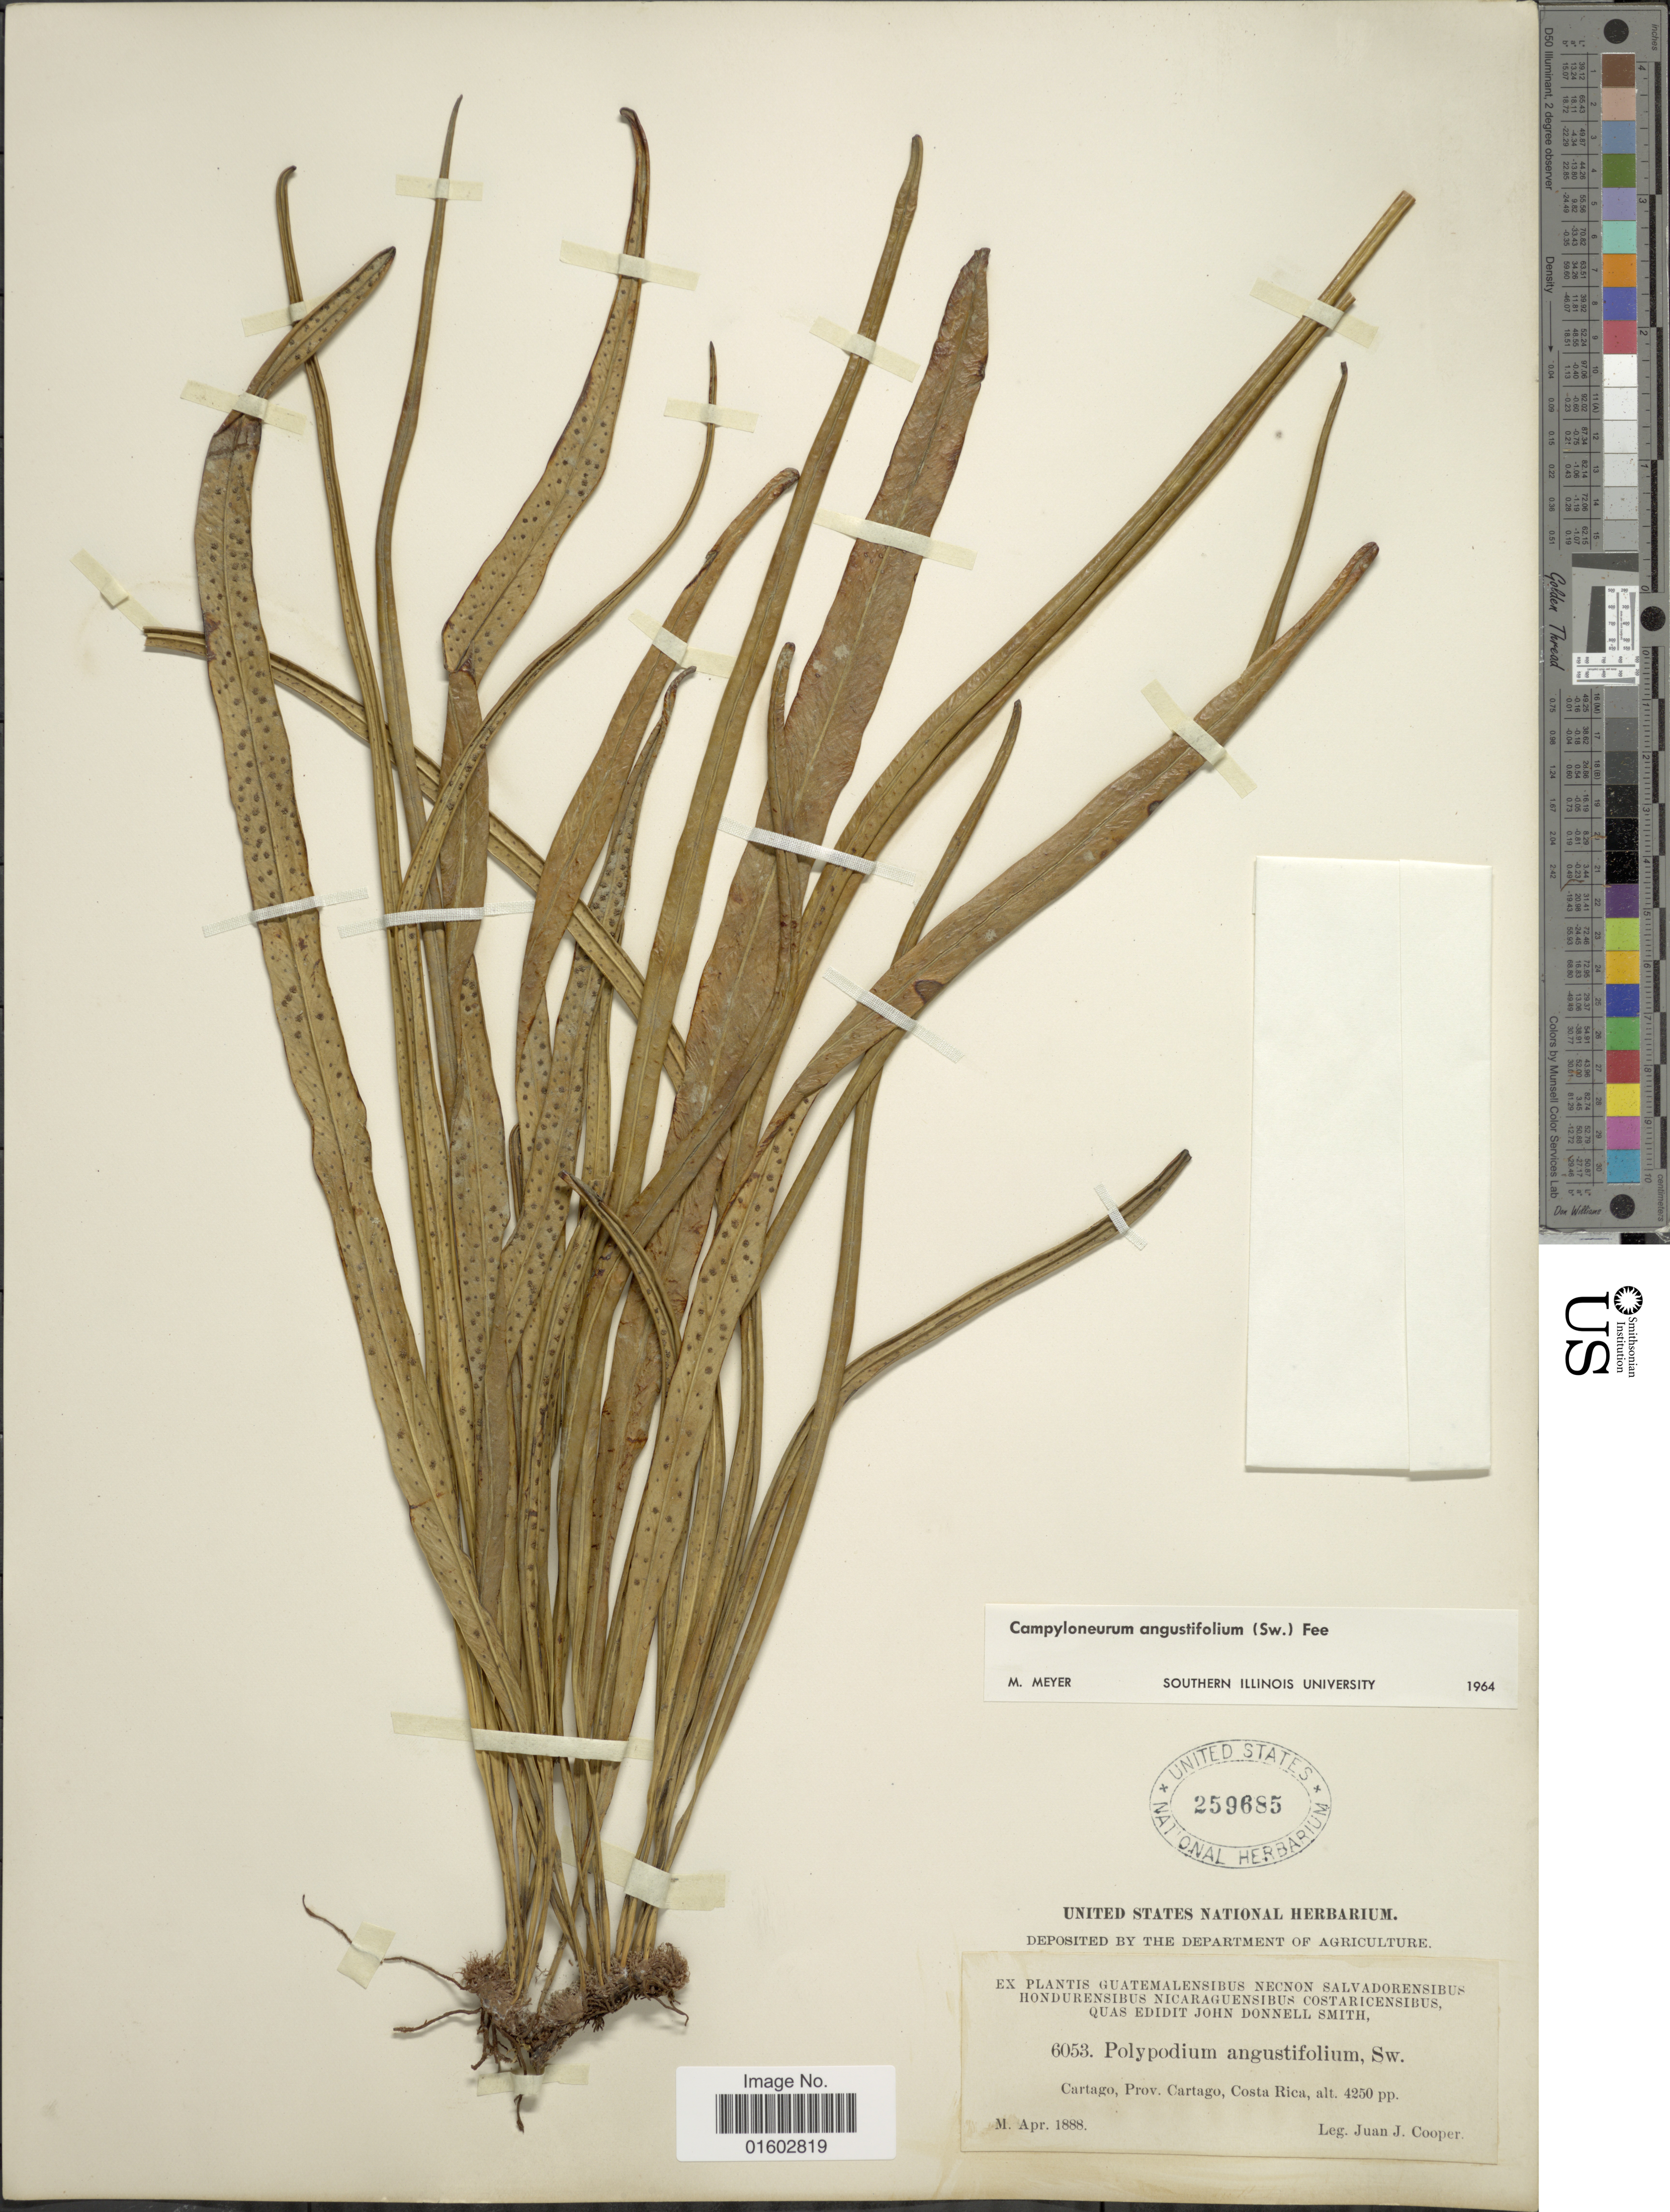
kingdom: Plantae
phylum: Tracheophyta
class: Polypodiopsida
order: Polypodiales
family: Polypodiaceae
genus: Campyloneurum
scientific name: Campyloneurum angustifolium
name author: (Sw.) Fée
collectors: J. J. Cooper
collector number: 6053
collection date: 1888-04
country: Costa Rica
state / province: Cartago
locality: Cartago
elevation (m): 1295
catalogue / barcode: US 259685